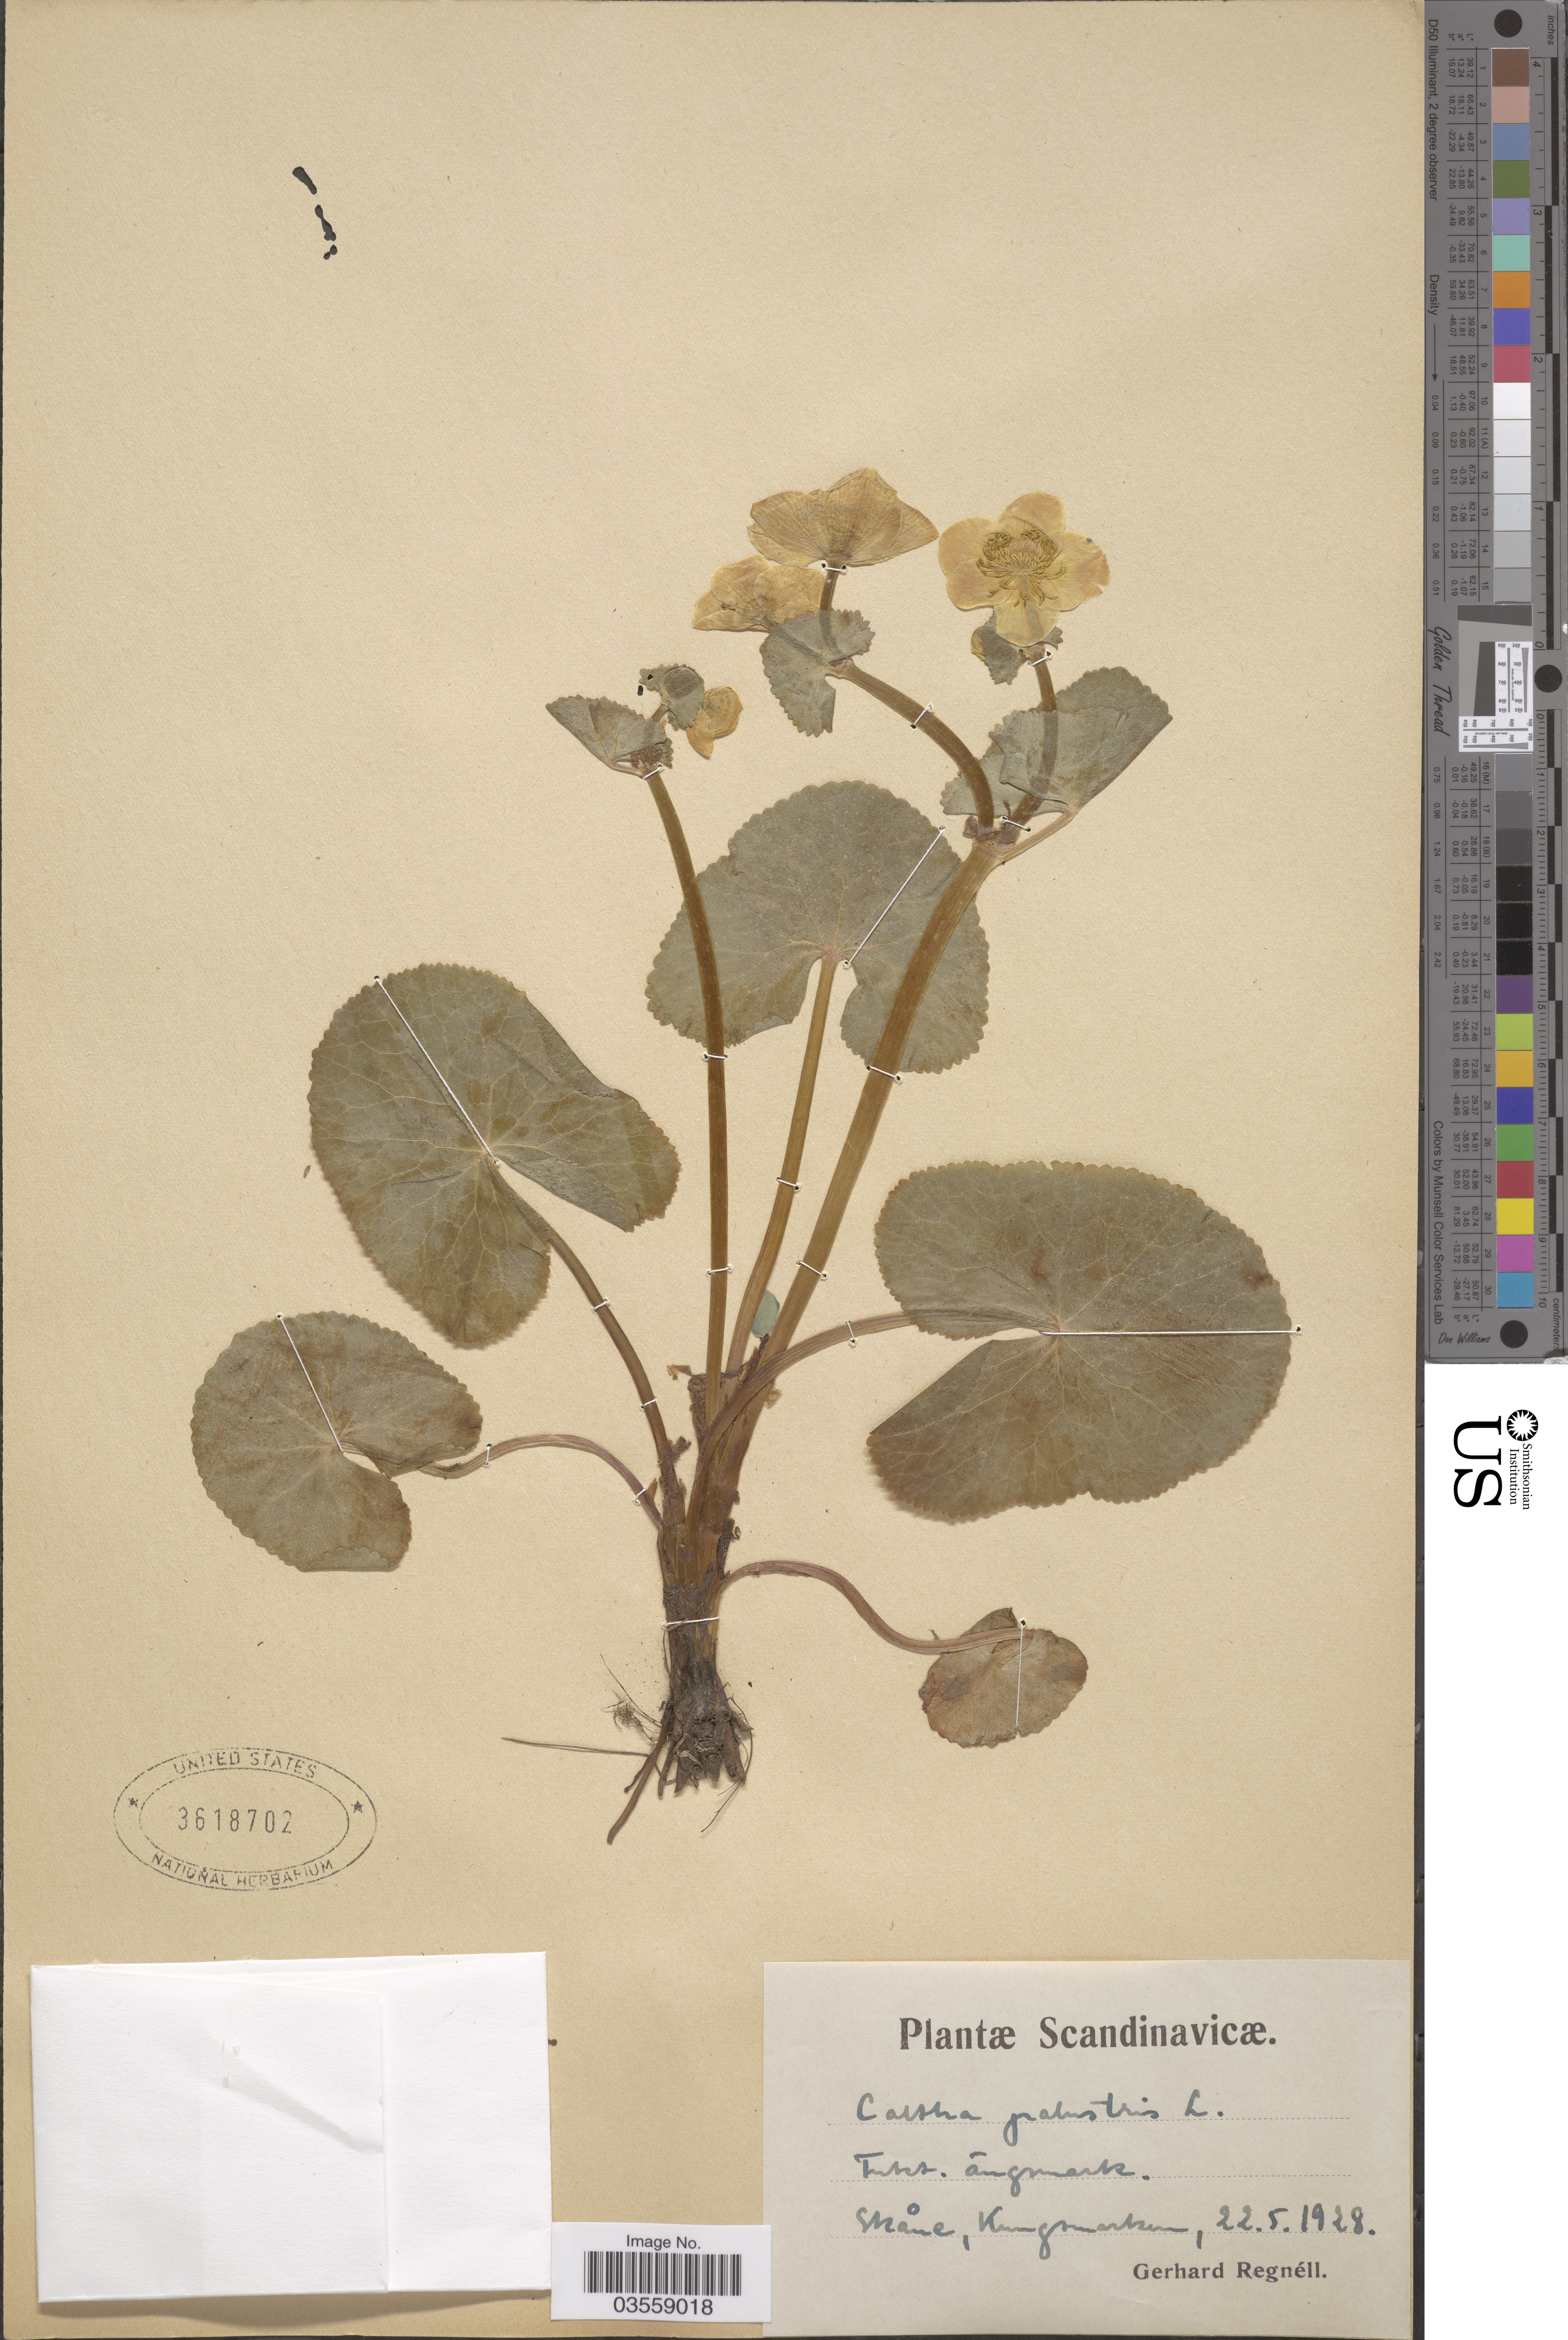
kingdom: Plantae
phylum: Tracheophyta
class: Magnoliopsida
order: Ranunculales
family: Ranunculaceae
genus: Caltha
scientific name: Caltha palustris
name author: L.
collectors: G. Regnéll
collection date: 1928-05-22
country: Sweden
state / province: Skåne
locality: Kungsmarken.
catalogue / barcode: US 3618702